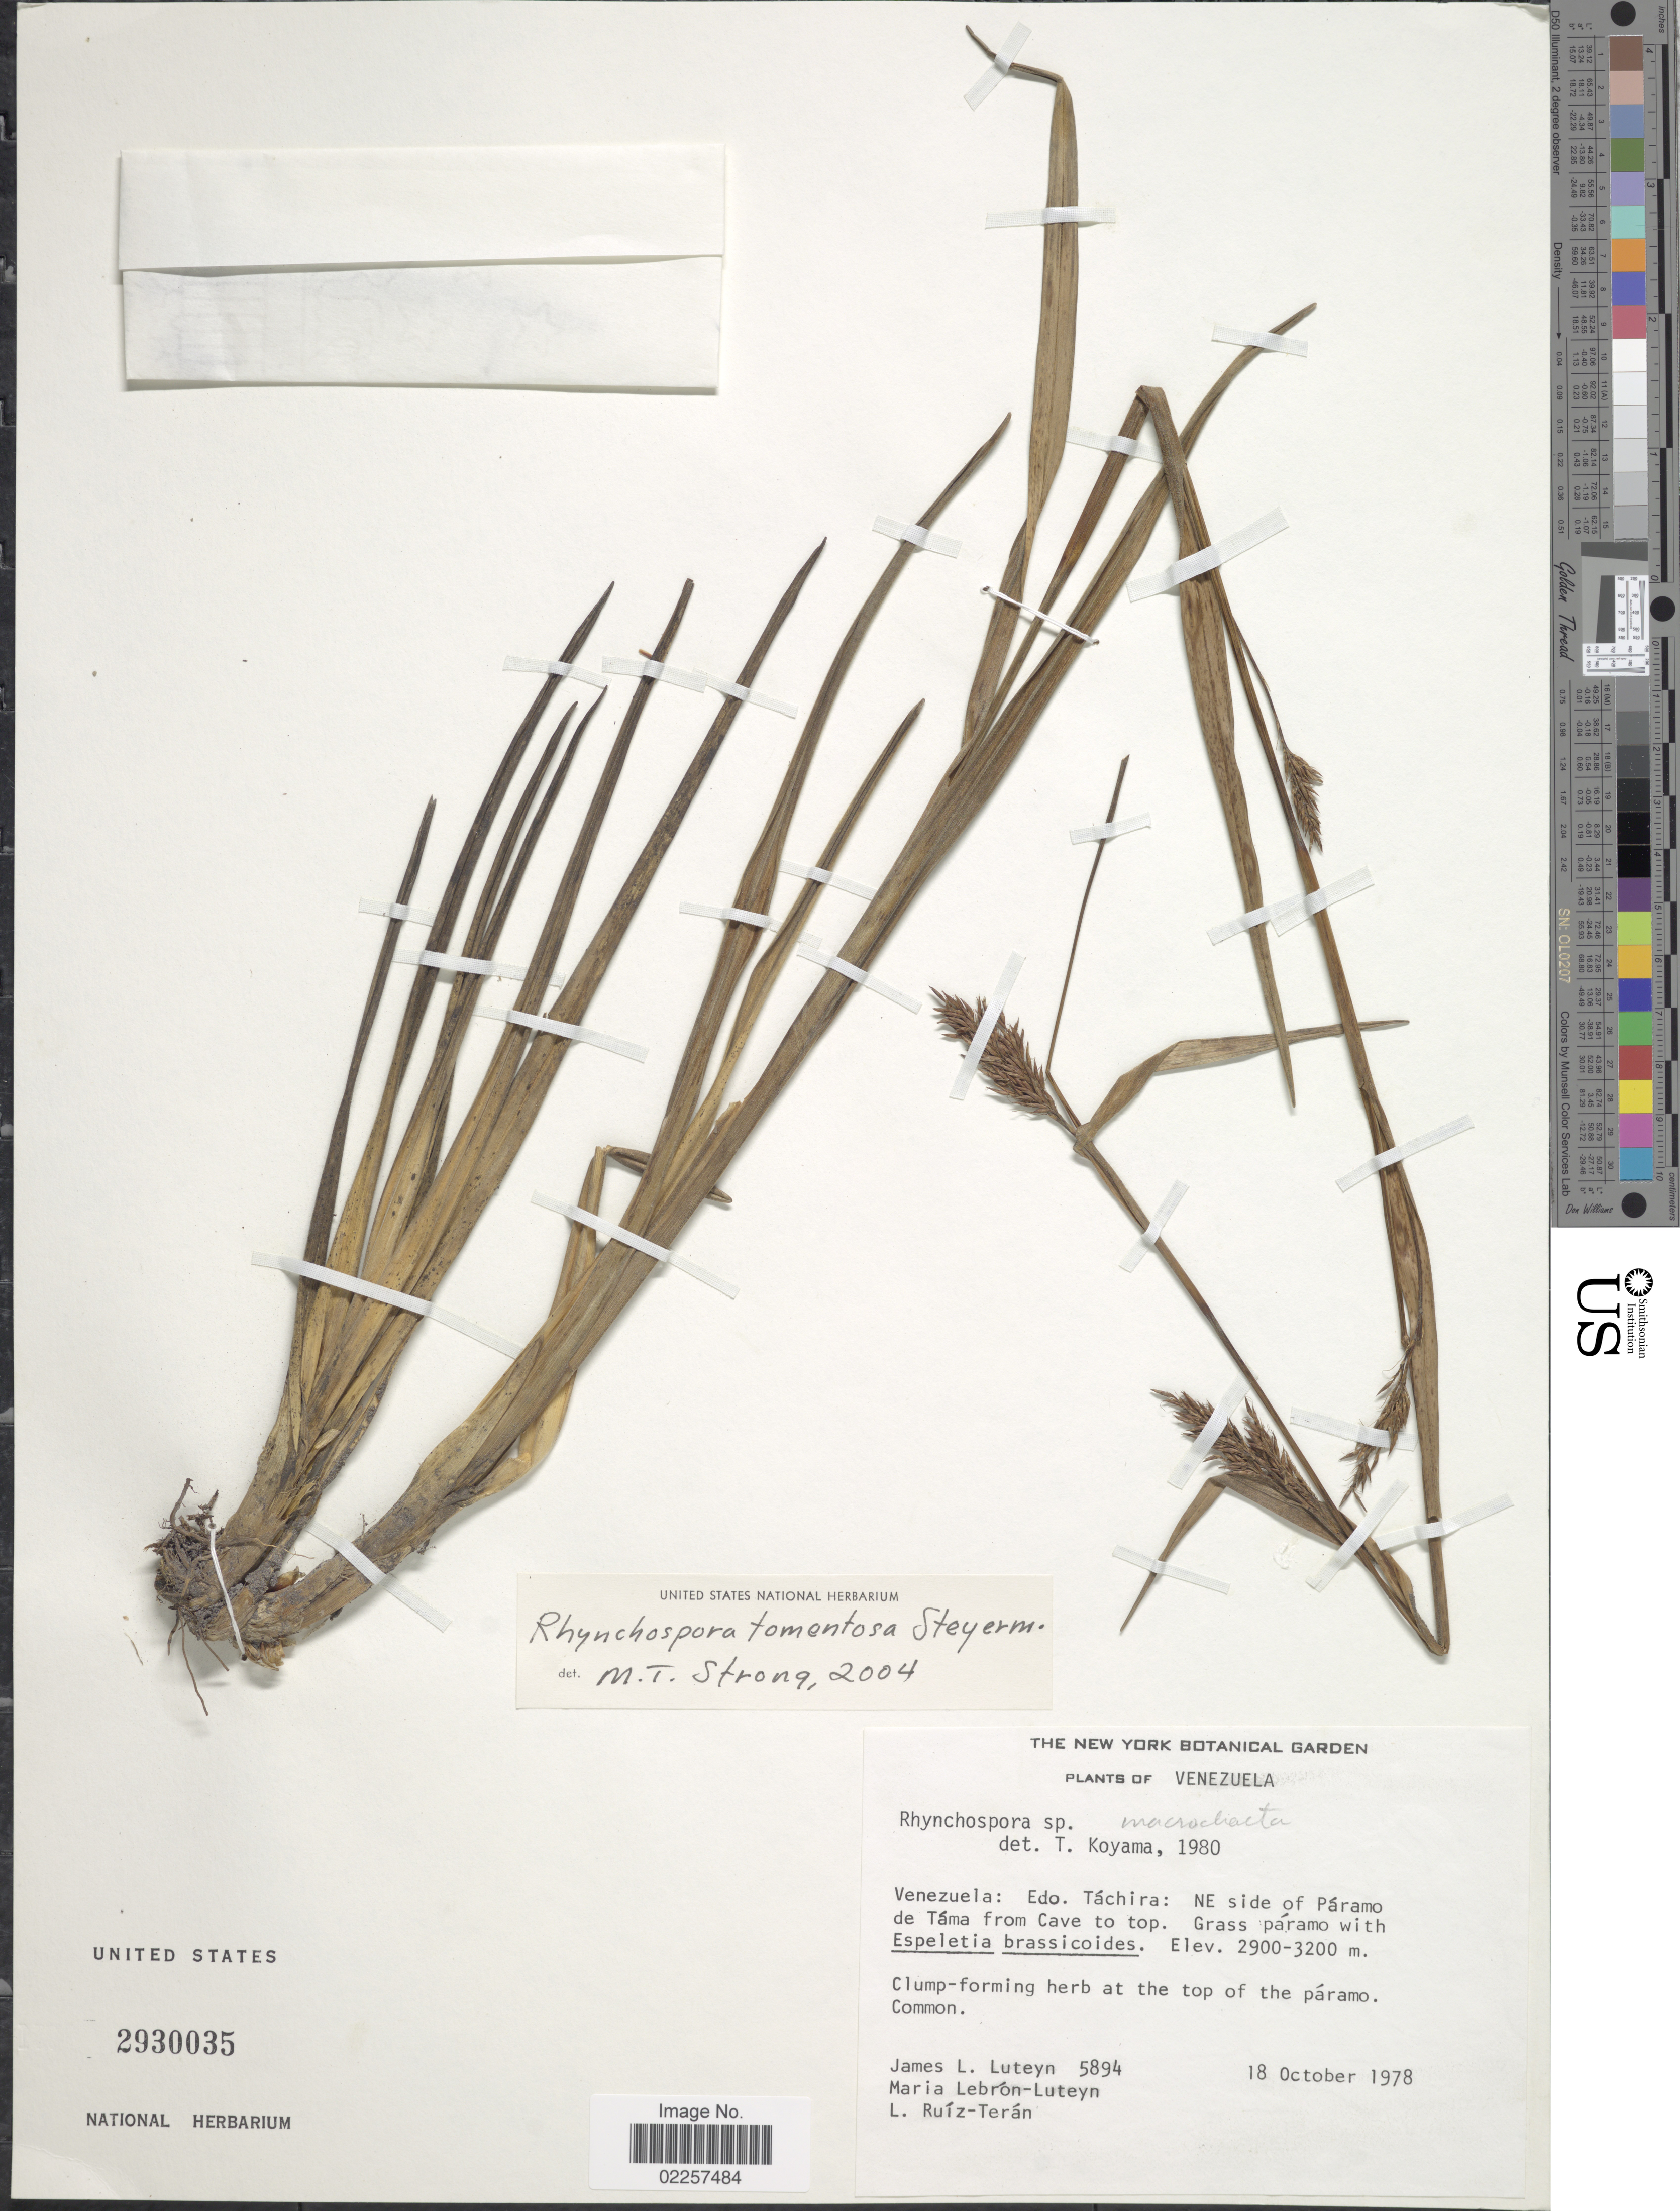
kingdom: Plantae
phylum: Tracheophyta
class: Liliopsida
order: Poales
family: Cyperaceae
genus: Rhynchospora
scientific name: Rhynchospora tomentosa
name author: Steyerm.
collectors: J. L. Luteyn, M. L. Lebrón-Luteyn & L. E. Ruíz-Terán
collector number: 5894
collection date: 1978-10-18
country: Venezuela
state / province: Tachira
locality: NE side of Paramo de Tama from Cave to top grass paramo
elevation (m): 2900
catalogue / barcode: US 2930035